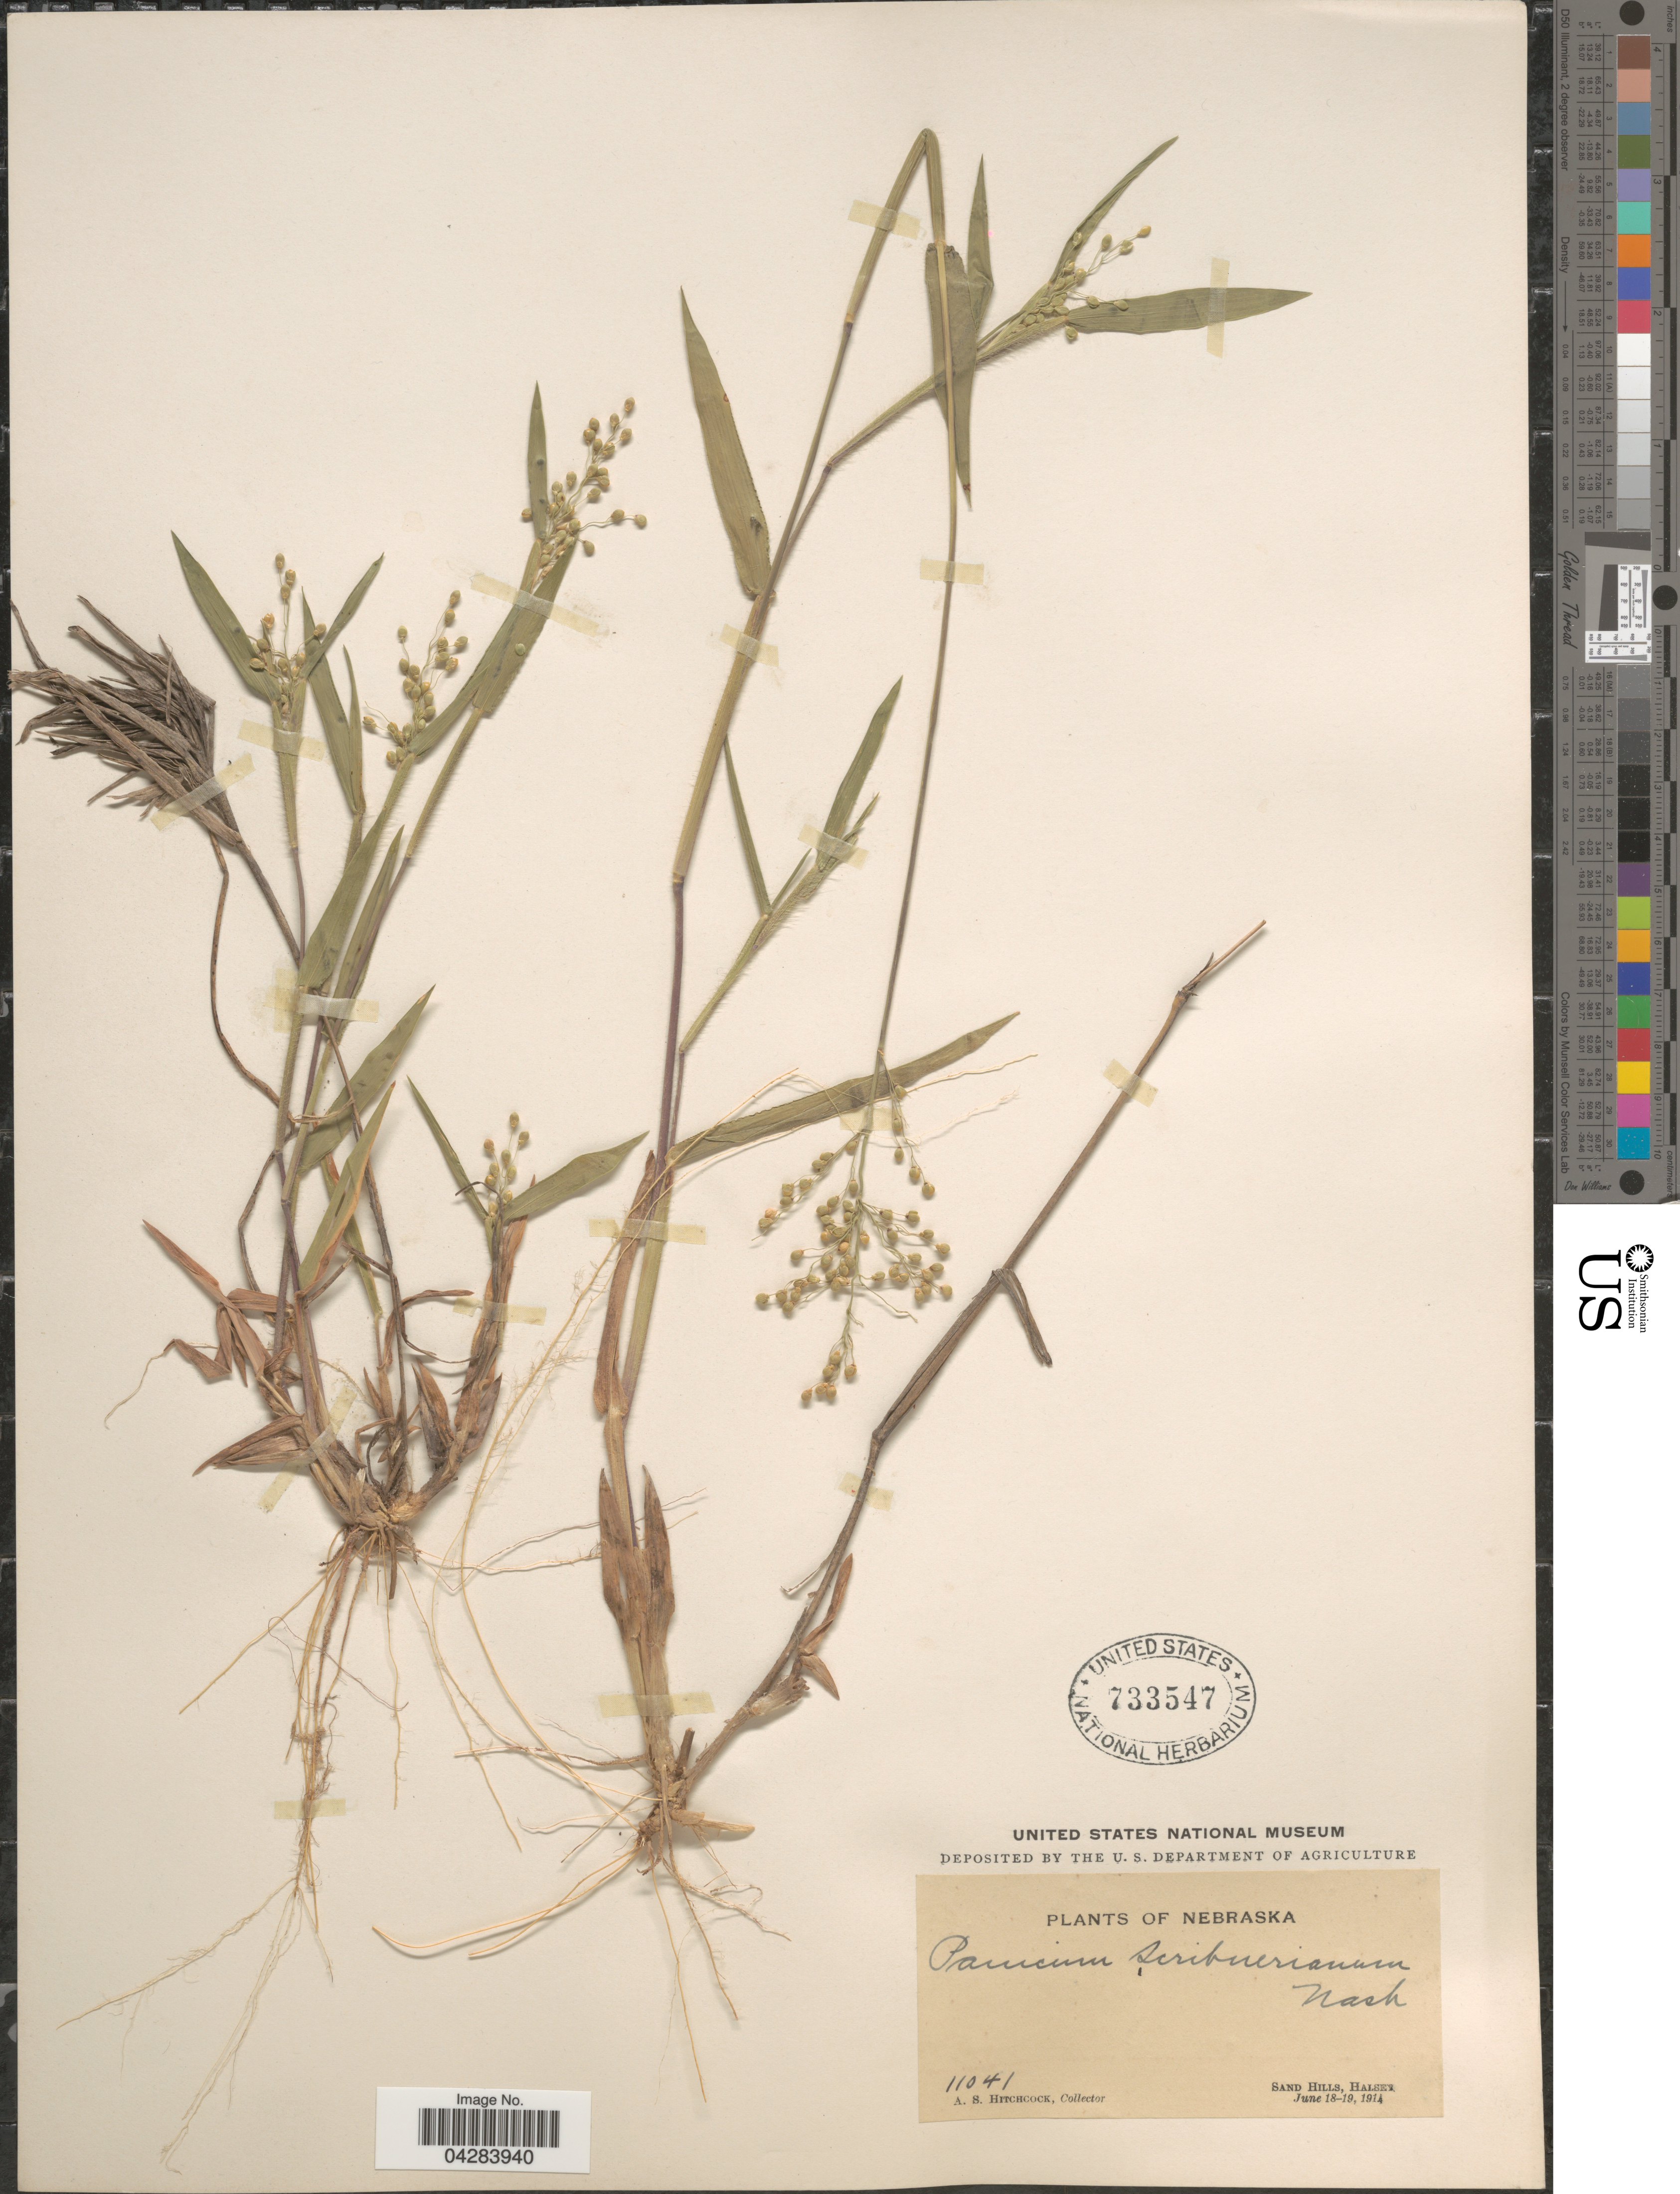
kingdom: Plantae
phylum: Tracheophyta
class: Liliopsida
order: Poales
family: Poaceae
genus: Dichanthelium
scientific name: Dichanthelium oligosanthes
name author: (Schult.) Gould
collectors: A. S. Hitchcock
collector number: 11041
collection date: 1914-06-18/1914-06-19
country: United States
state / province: Nebraska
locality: Sand Hills, Halsey.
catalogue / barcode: US 733547